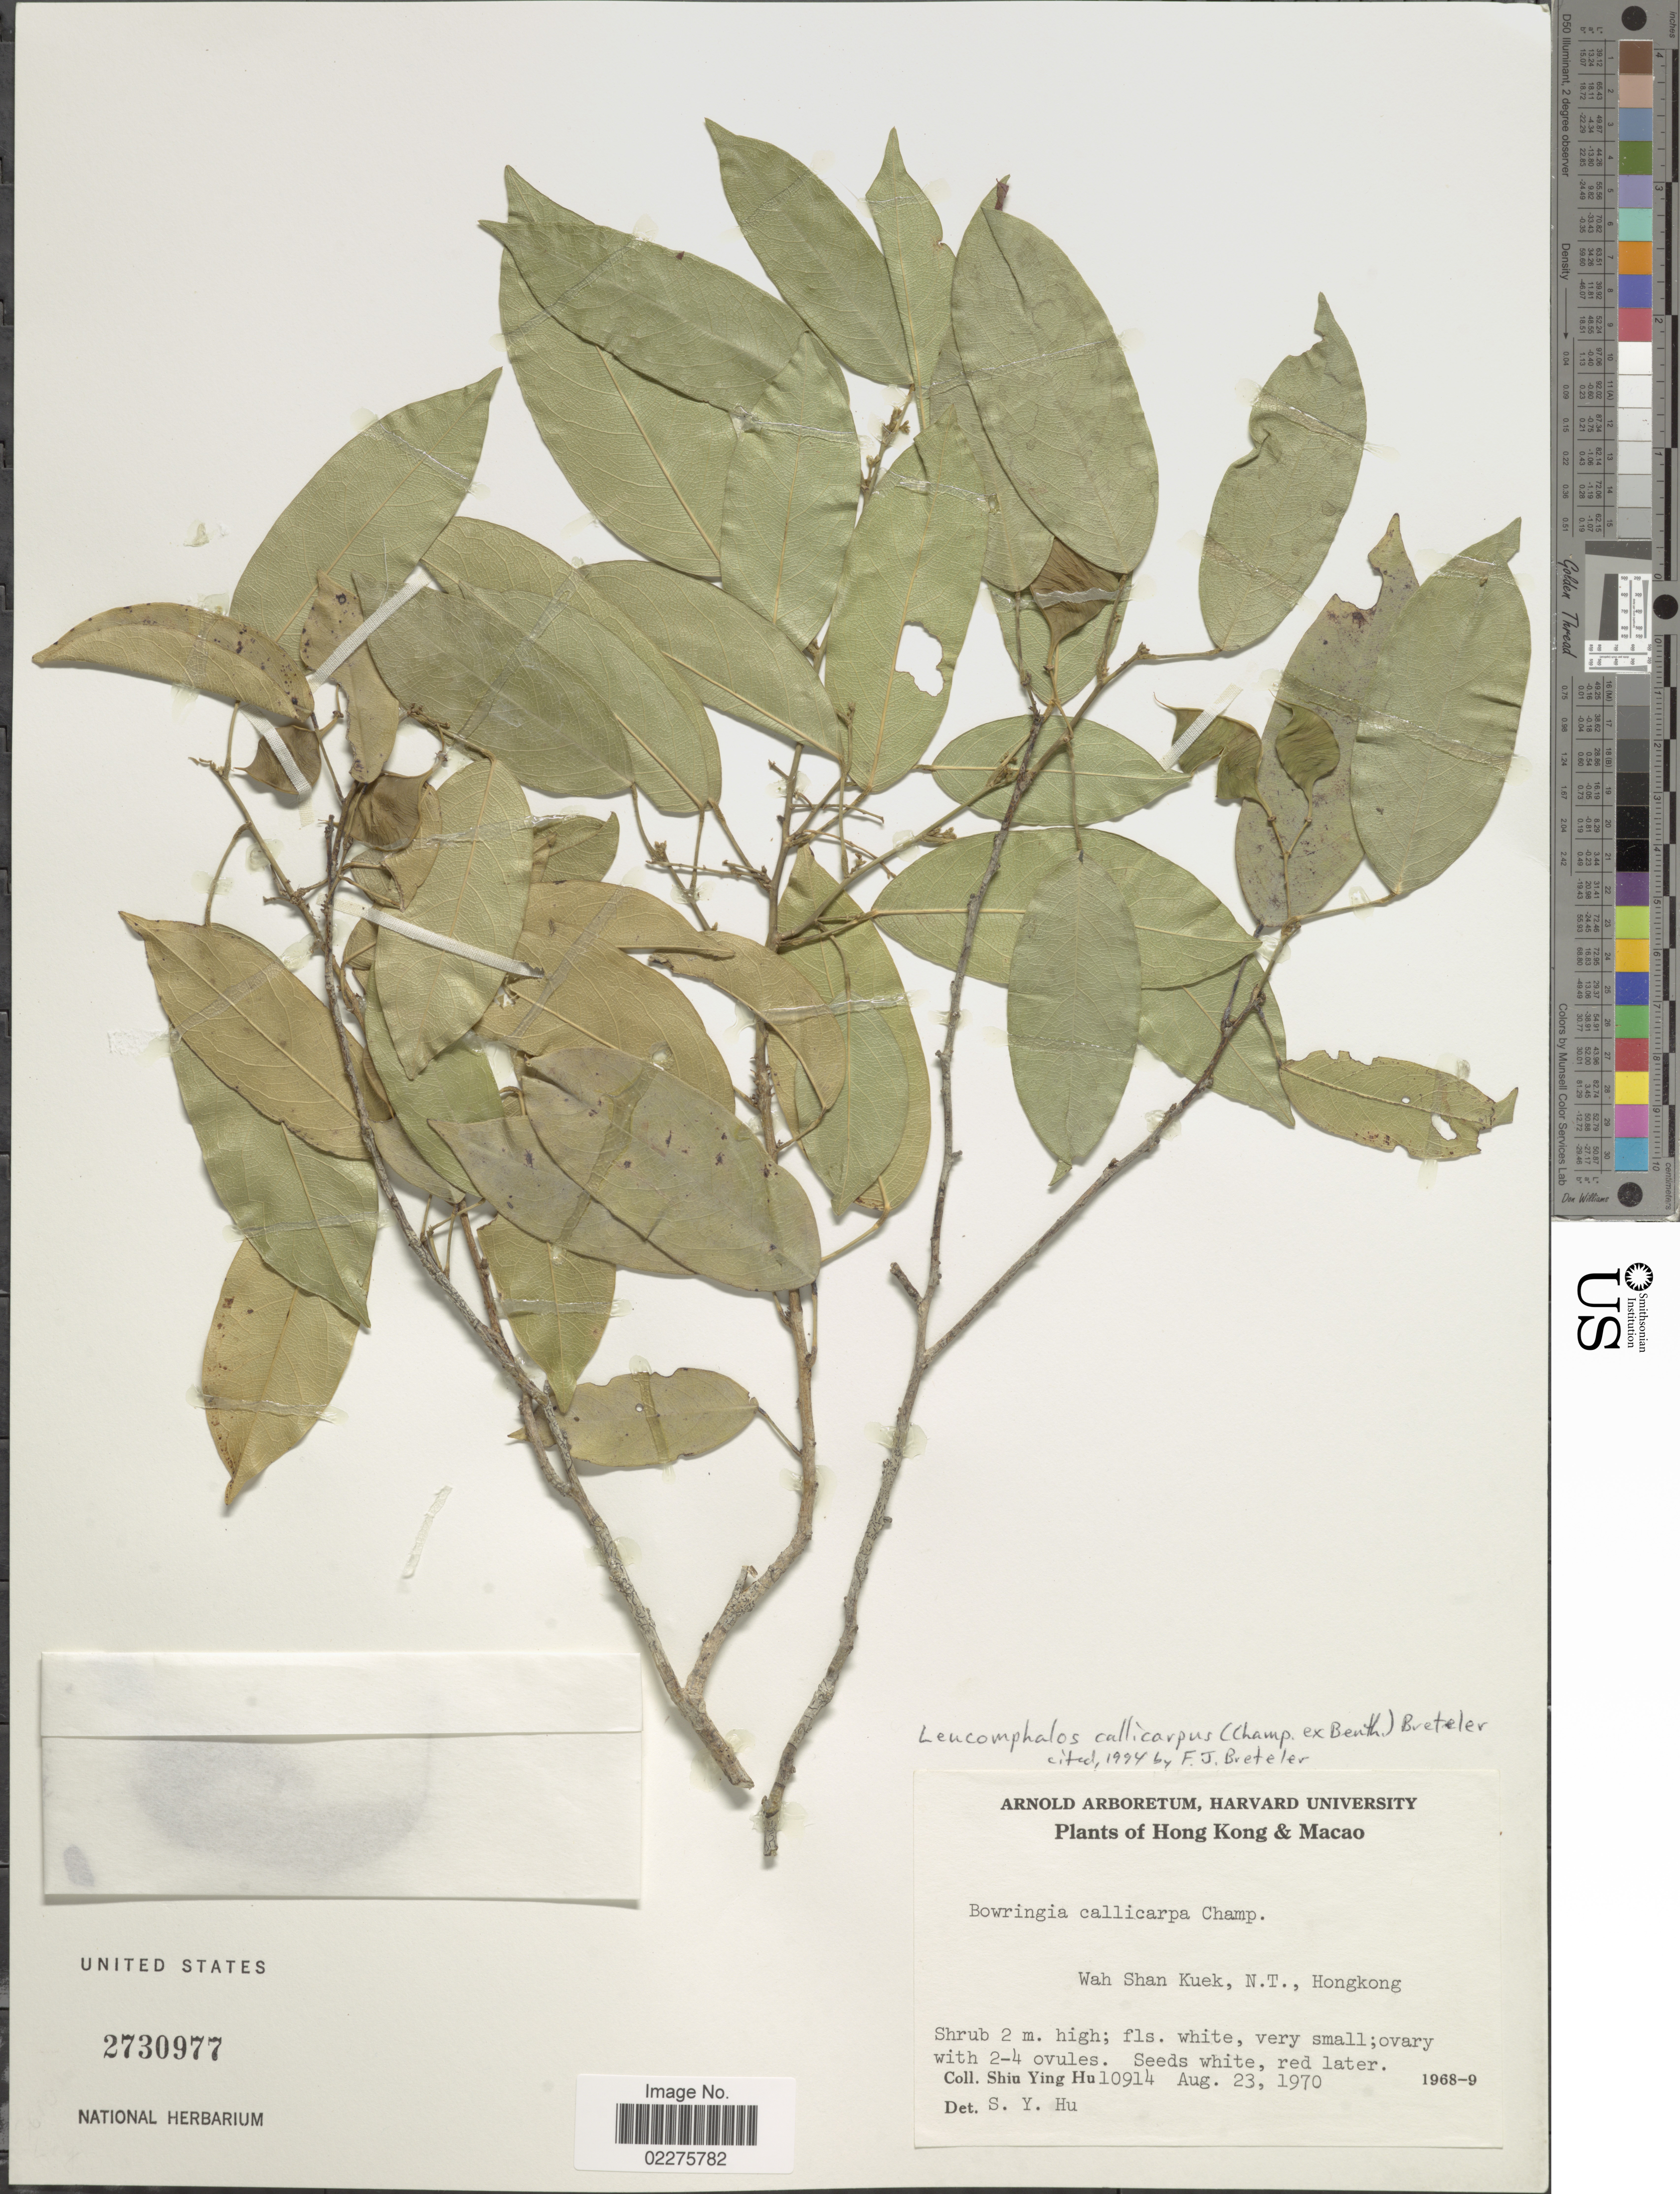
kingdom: Plantae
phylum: Tracheophyta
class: Magnoliopsida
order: Fabales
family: Fabaceae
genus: Bowringia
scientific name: Bowringia callicarpa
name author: Champ. ex Benth.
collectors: S. Y. Hu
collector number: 10914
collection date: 1970-08-23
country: China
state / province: Hong Kong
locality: Wah Shan Kuek, N. T.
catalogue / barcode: US 2730977